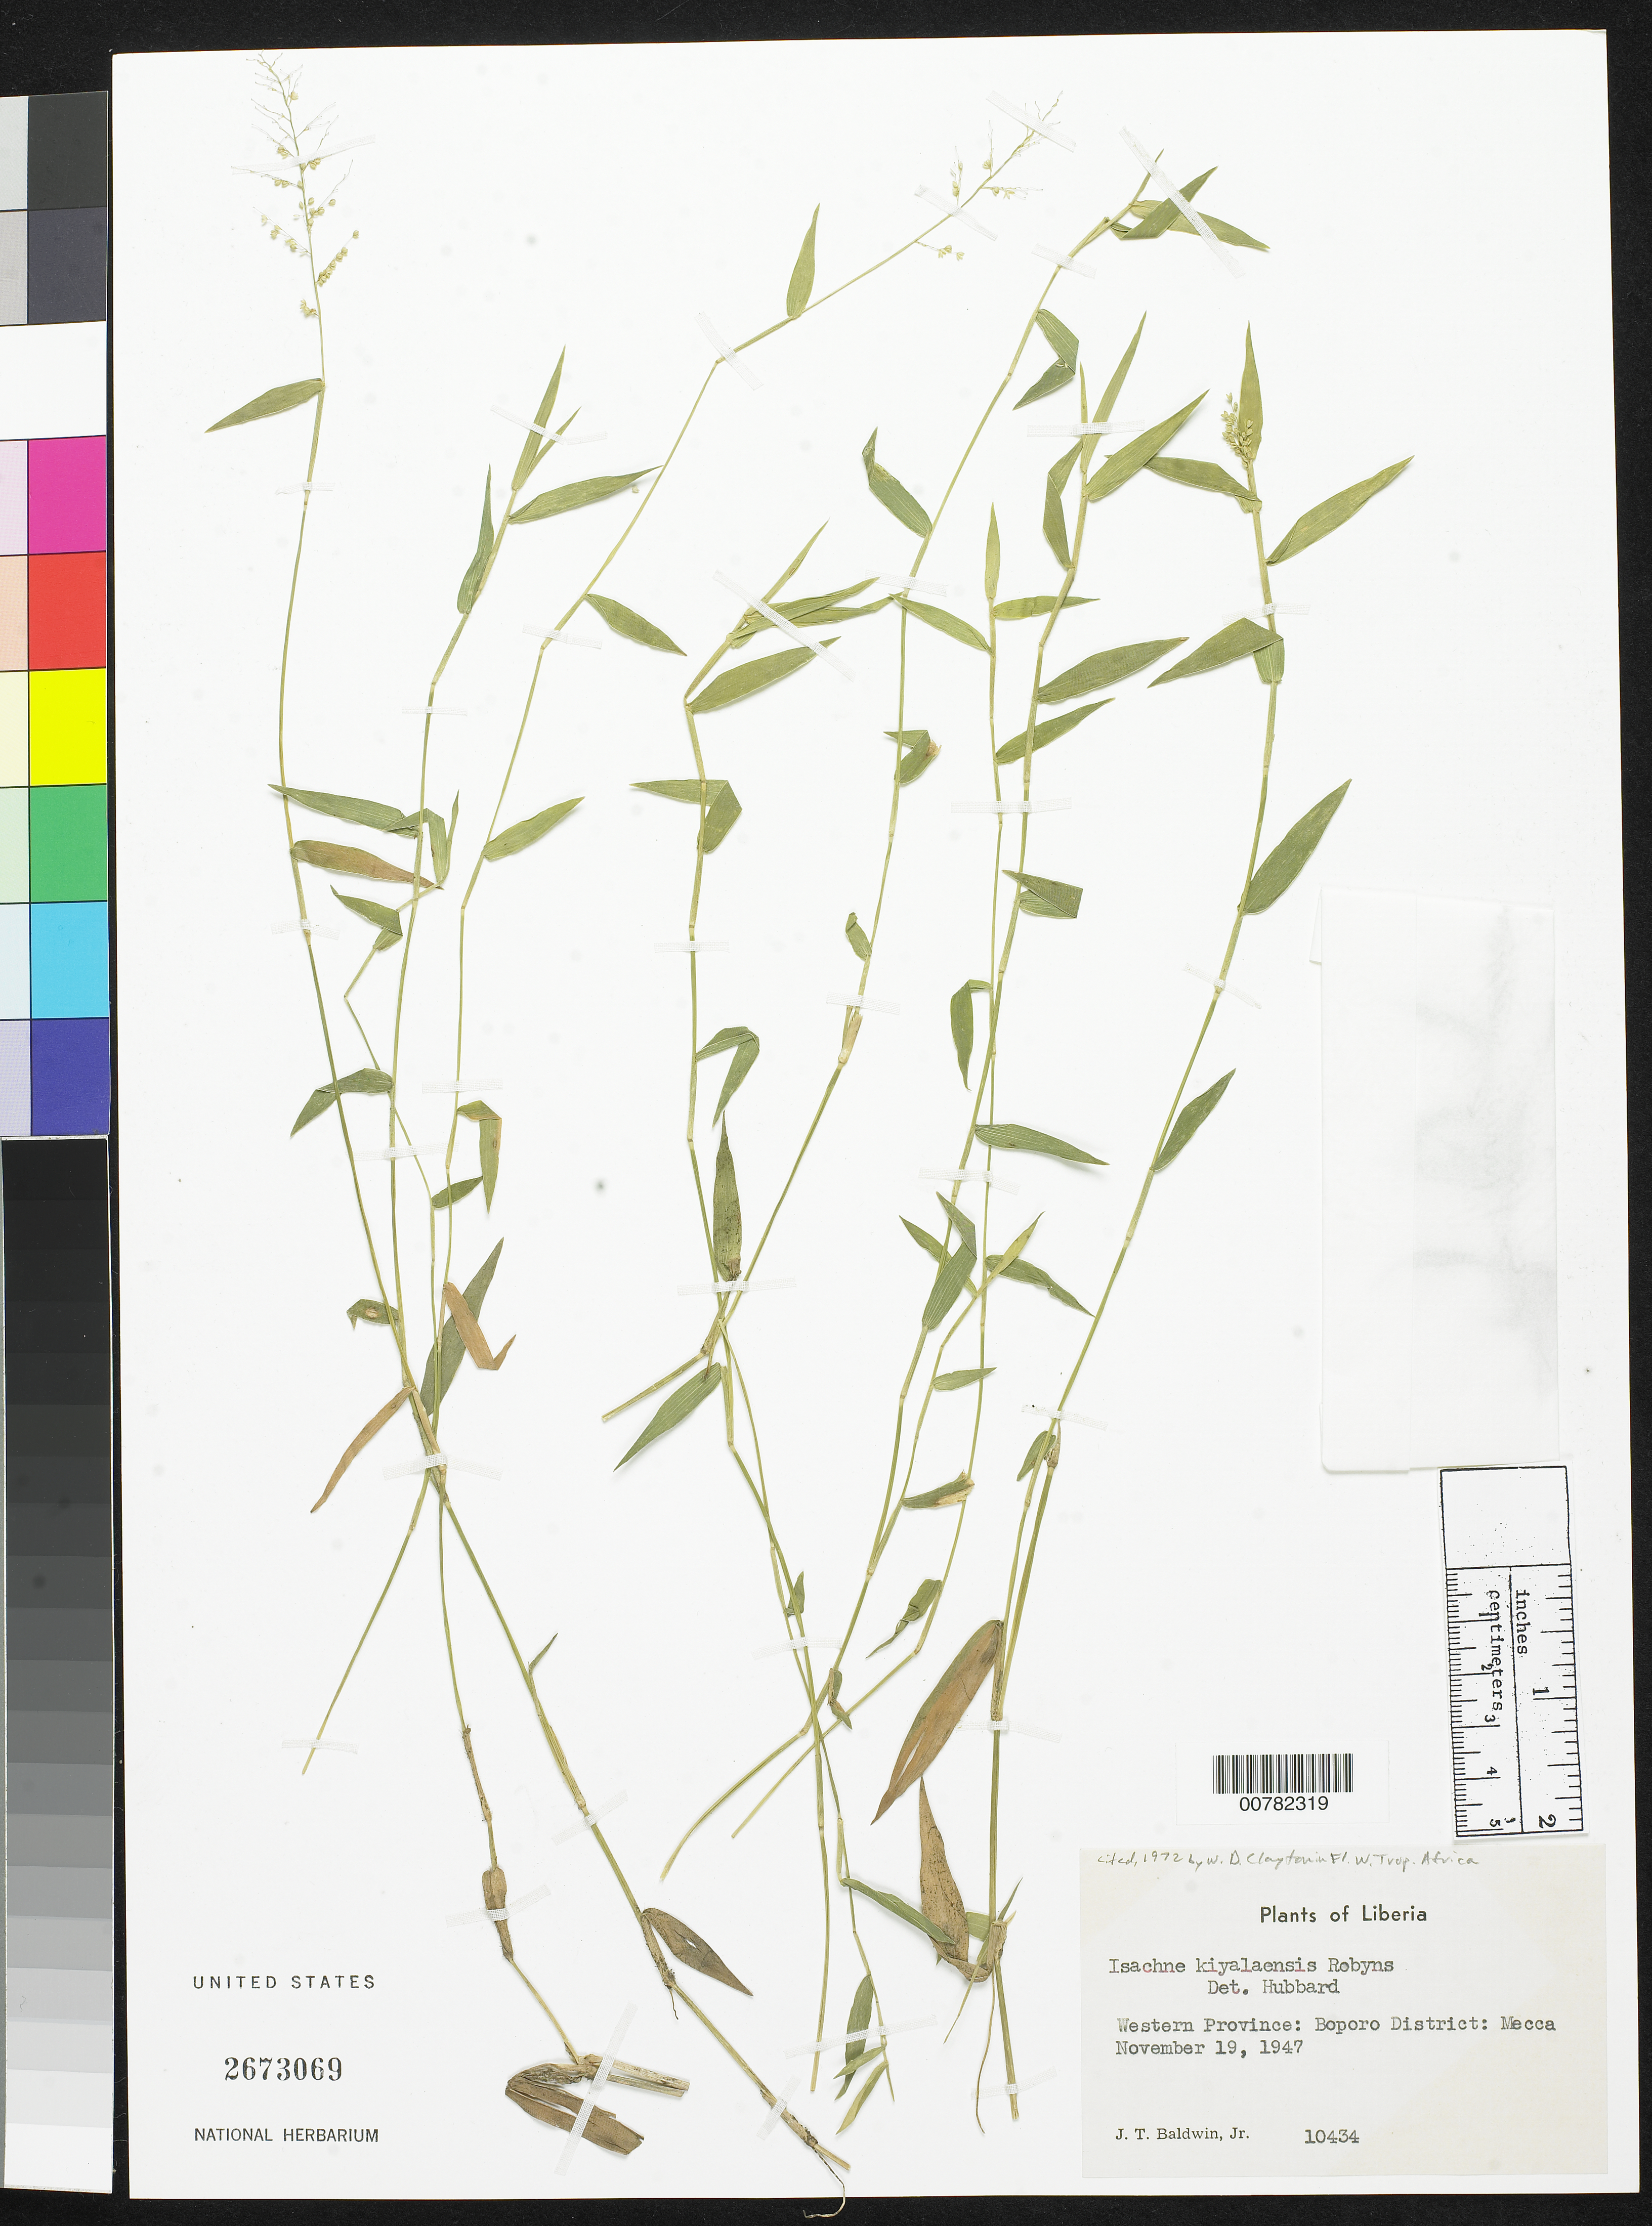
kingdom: Plantae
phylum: Tracheophyta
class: Liliopsida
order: Poales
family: Poaceae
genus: Isachne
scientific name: Isachne kiyalaensis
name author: Robyns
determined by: Hubbard, C. E.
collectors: J. T. Baldwin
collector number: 10434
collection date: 1947-11-19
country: Liberia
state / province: Gbarpolu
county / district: Bopolu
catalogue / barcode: US 2673069